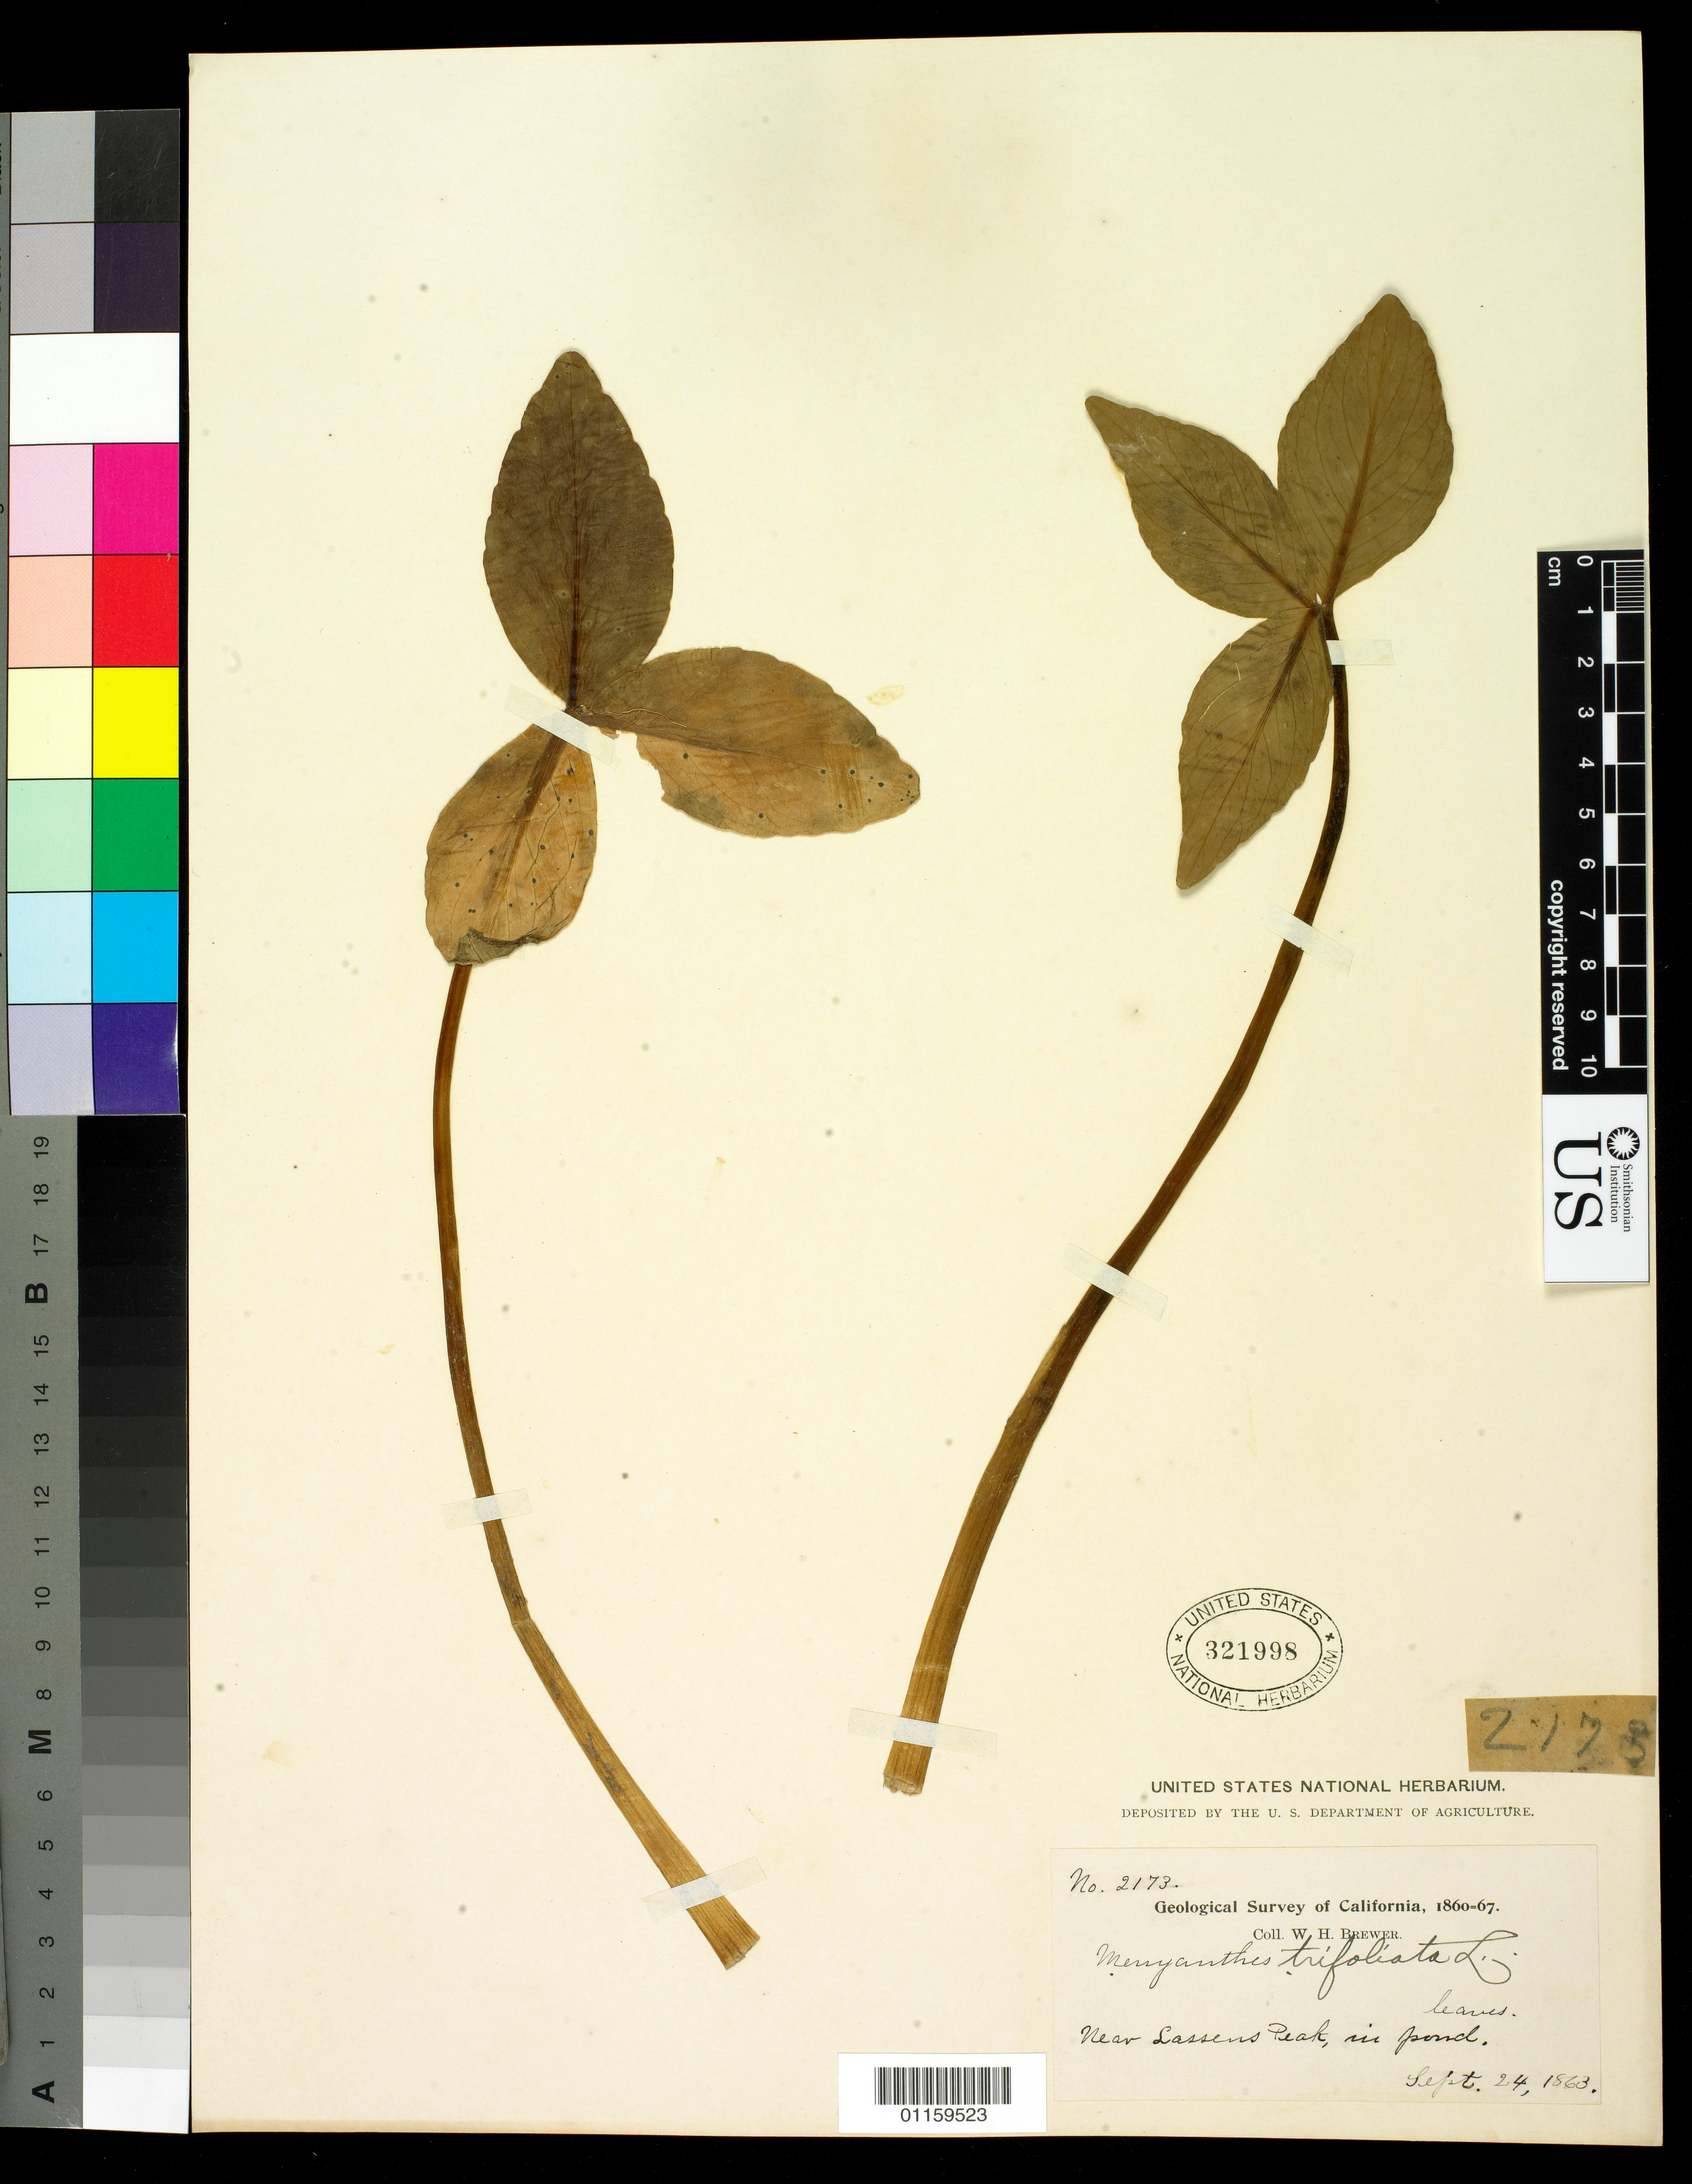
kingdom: Plantae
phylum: Tracheophyta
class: Magnoliopsida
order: Asterales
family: Menyanthaceae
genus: Menyanthes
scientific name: Menyanthes trifoliata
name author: L.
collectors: W. H. Brewer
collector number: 2173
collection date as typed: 24 Sep 1863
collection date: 1863-09-24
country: United States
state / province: California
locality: Lassen Peak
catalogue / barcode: US 321998